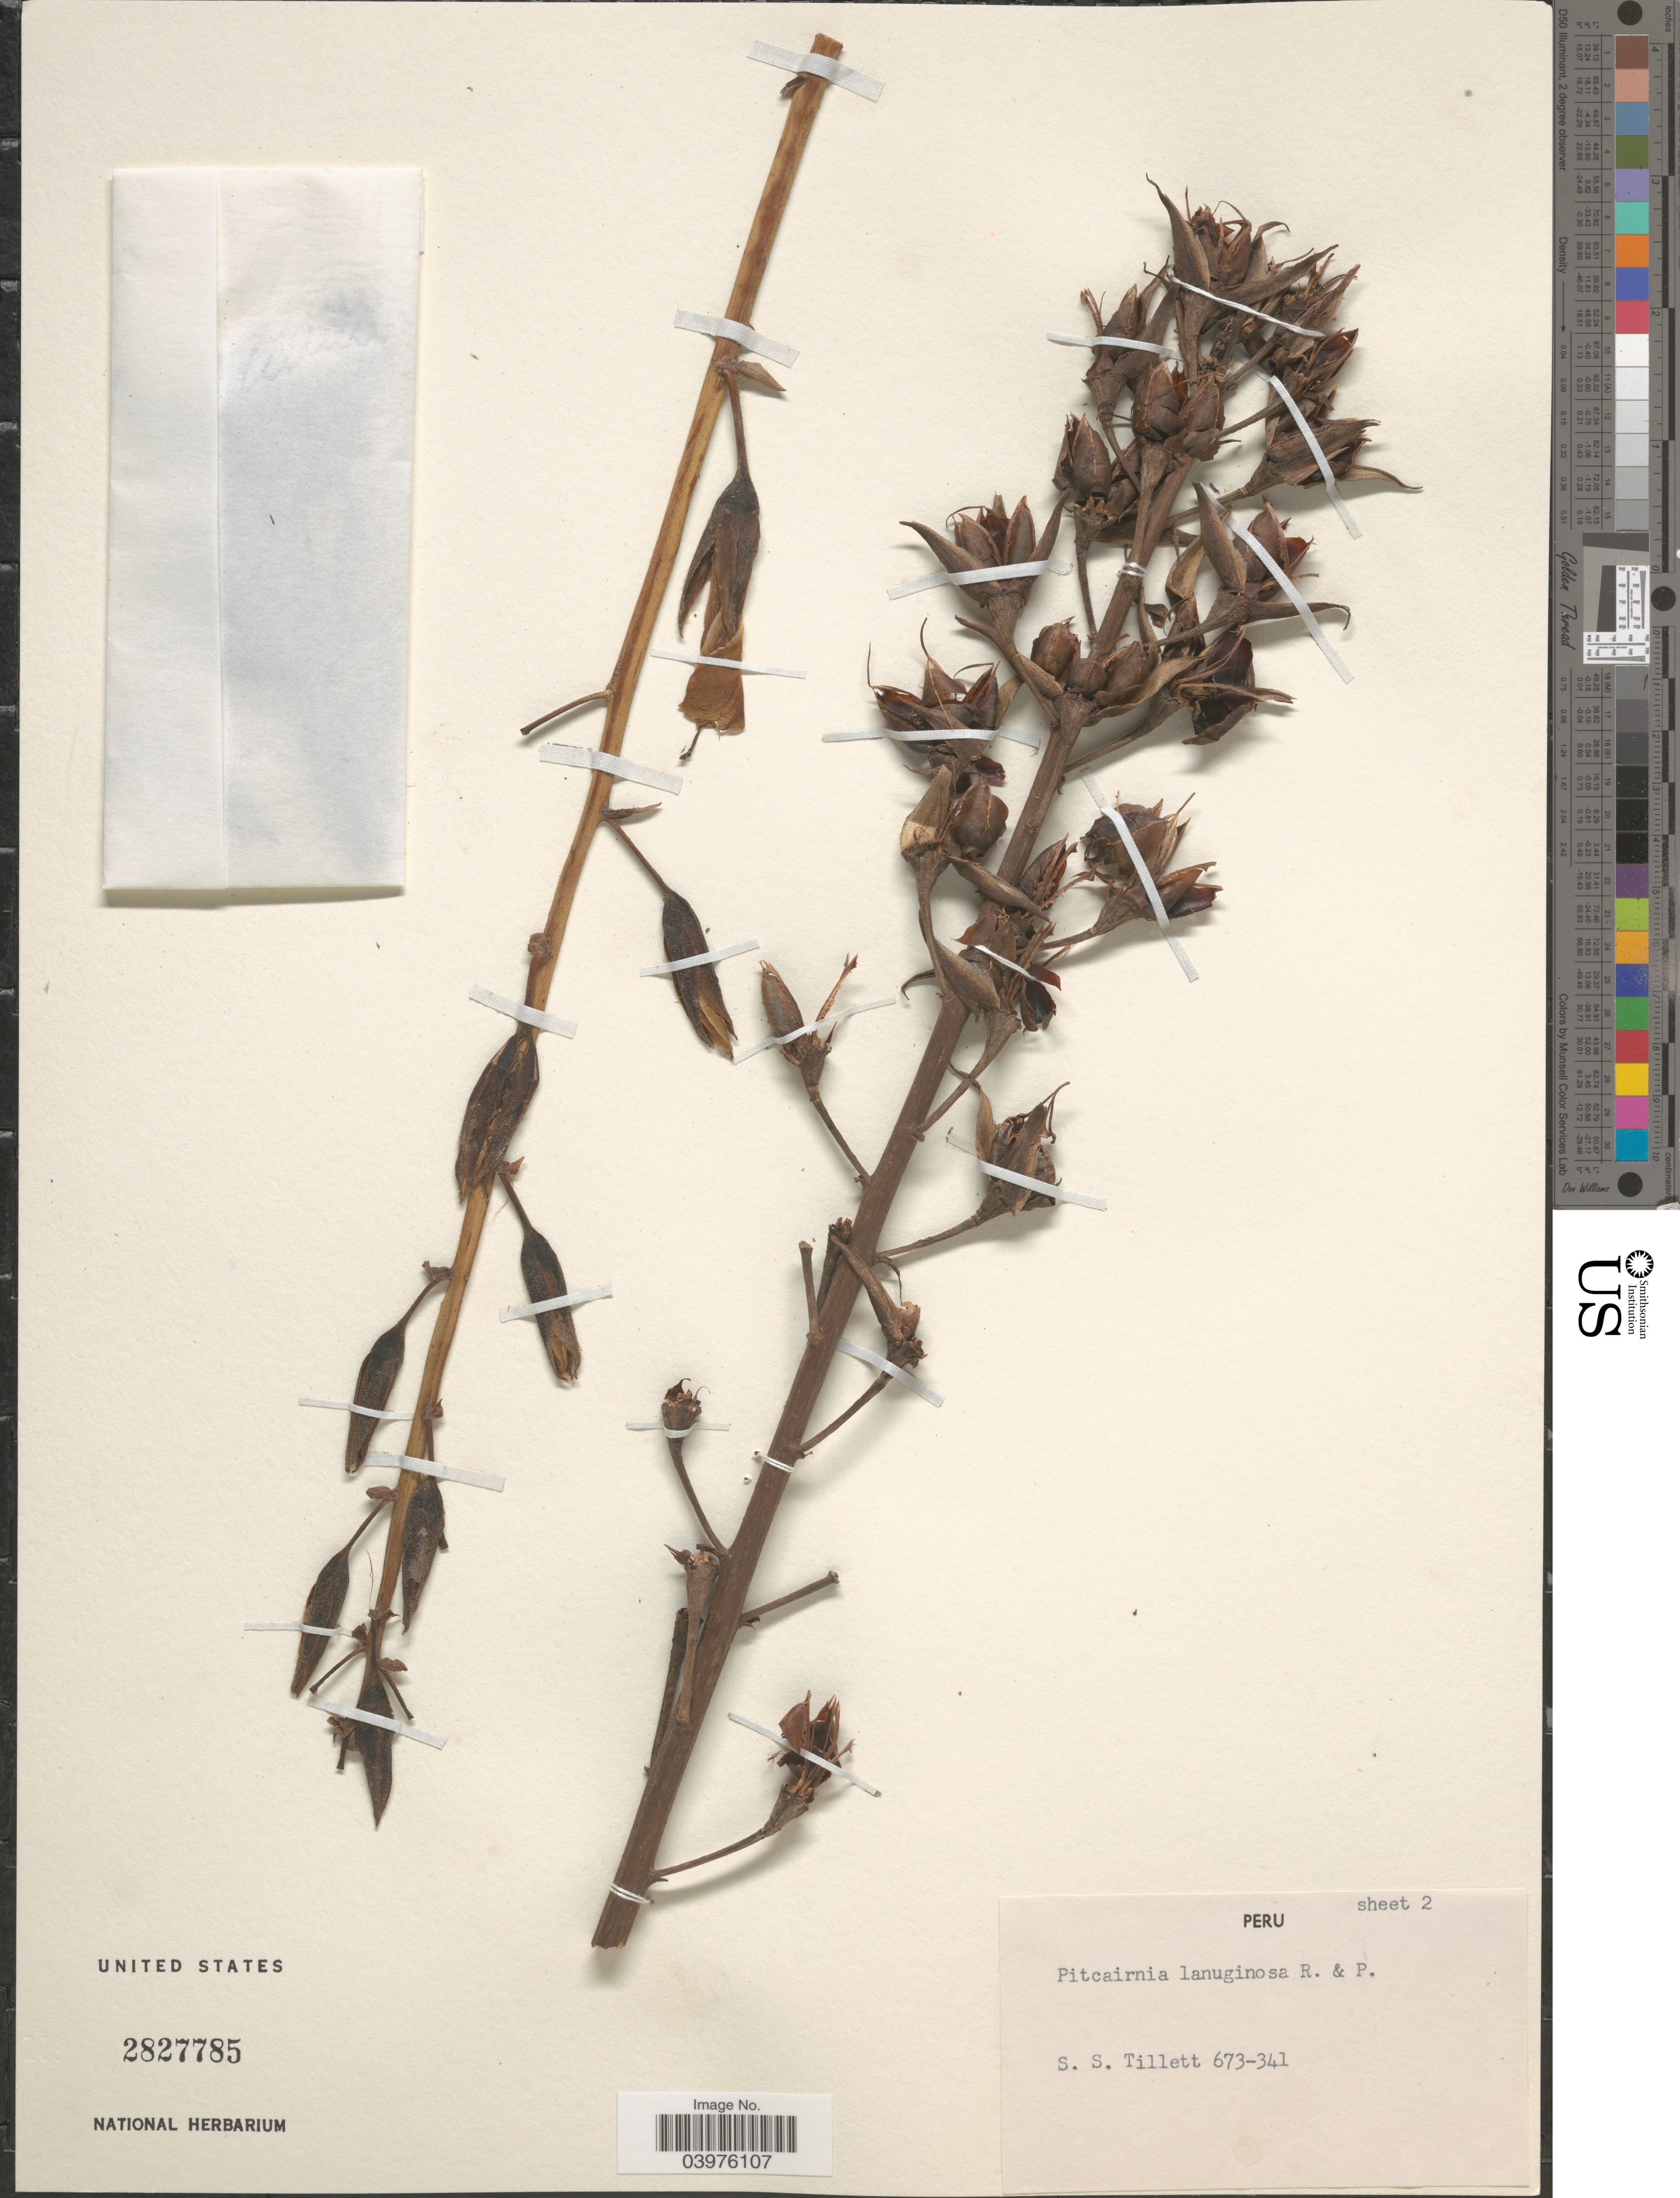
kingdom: Plantae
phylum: Tracheophyta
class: Liliopsida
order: Poales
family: Bromeliaceae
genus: Pitcairnia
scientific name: Pitcairnia lanuginosa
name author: Ruiz & Pav.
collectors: S. S. Tillett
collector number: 673-341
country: Peru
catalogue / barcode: US 2827785